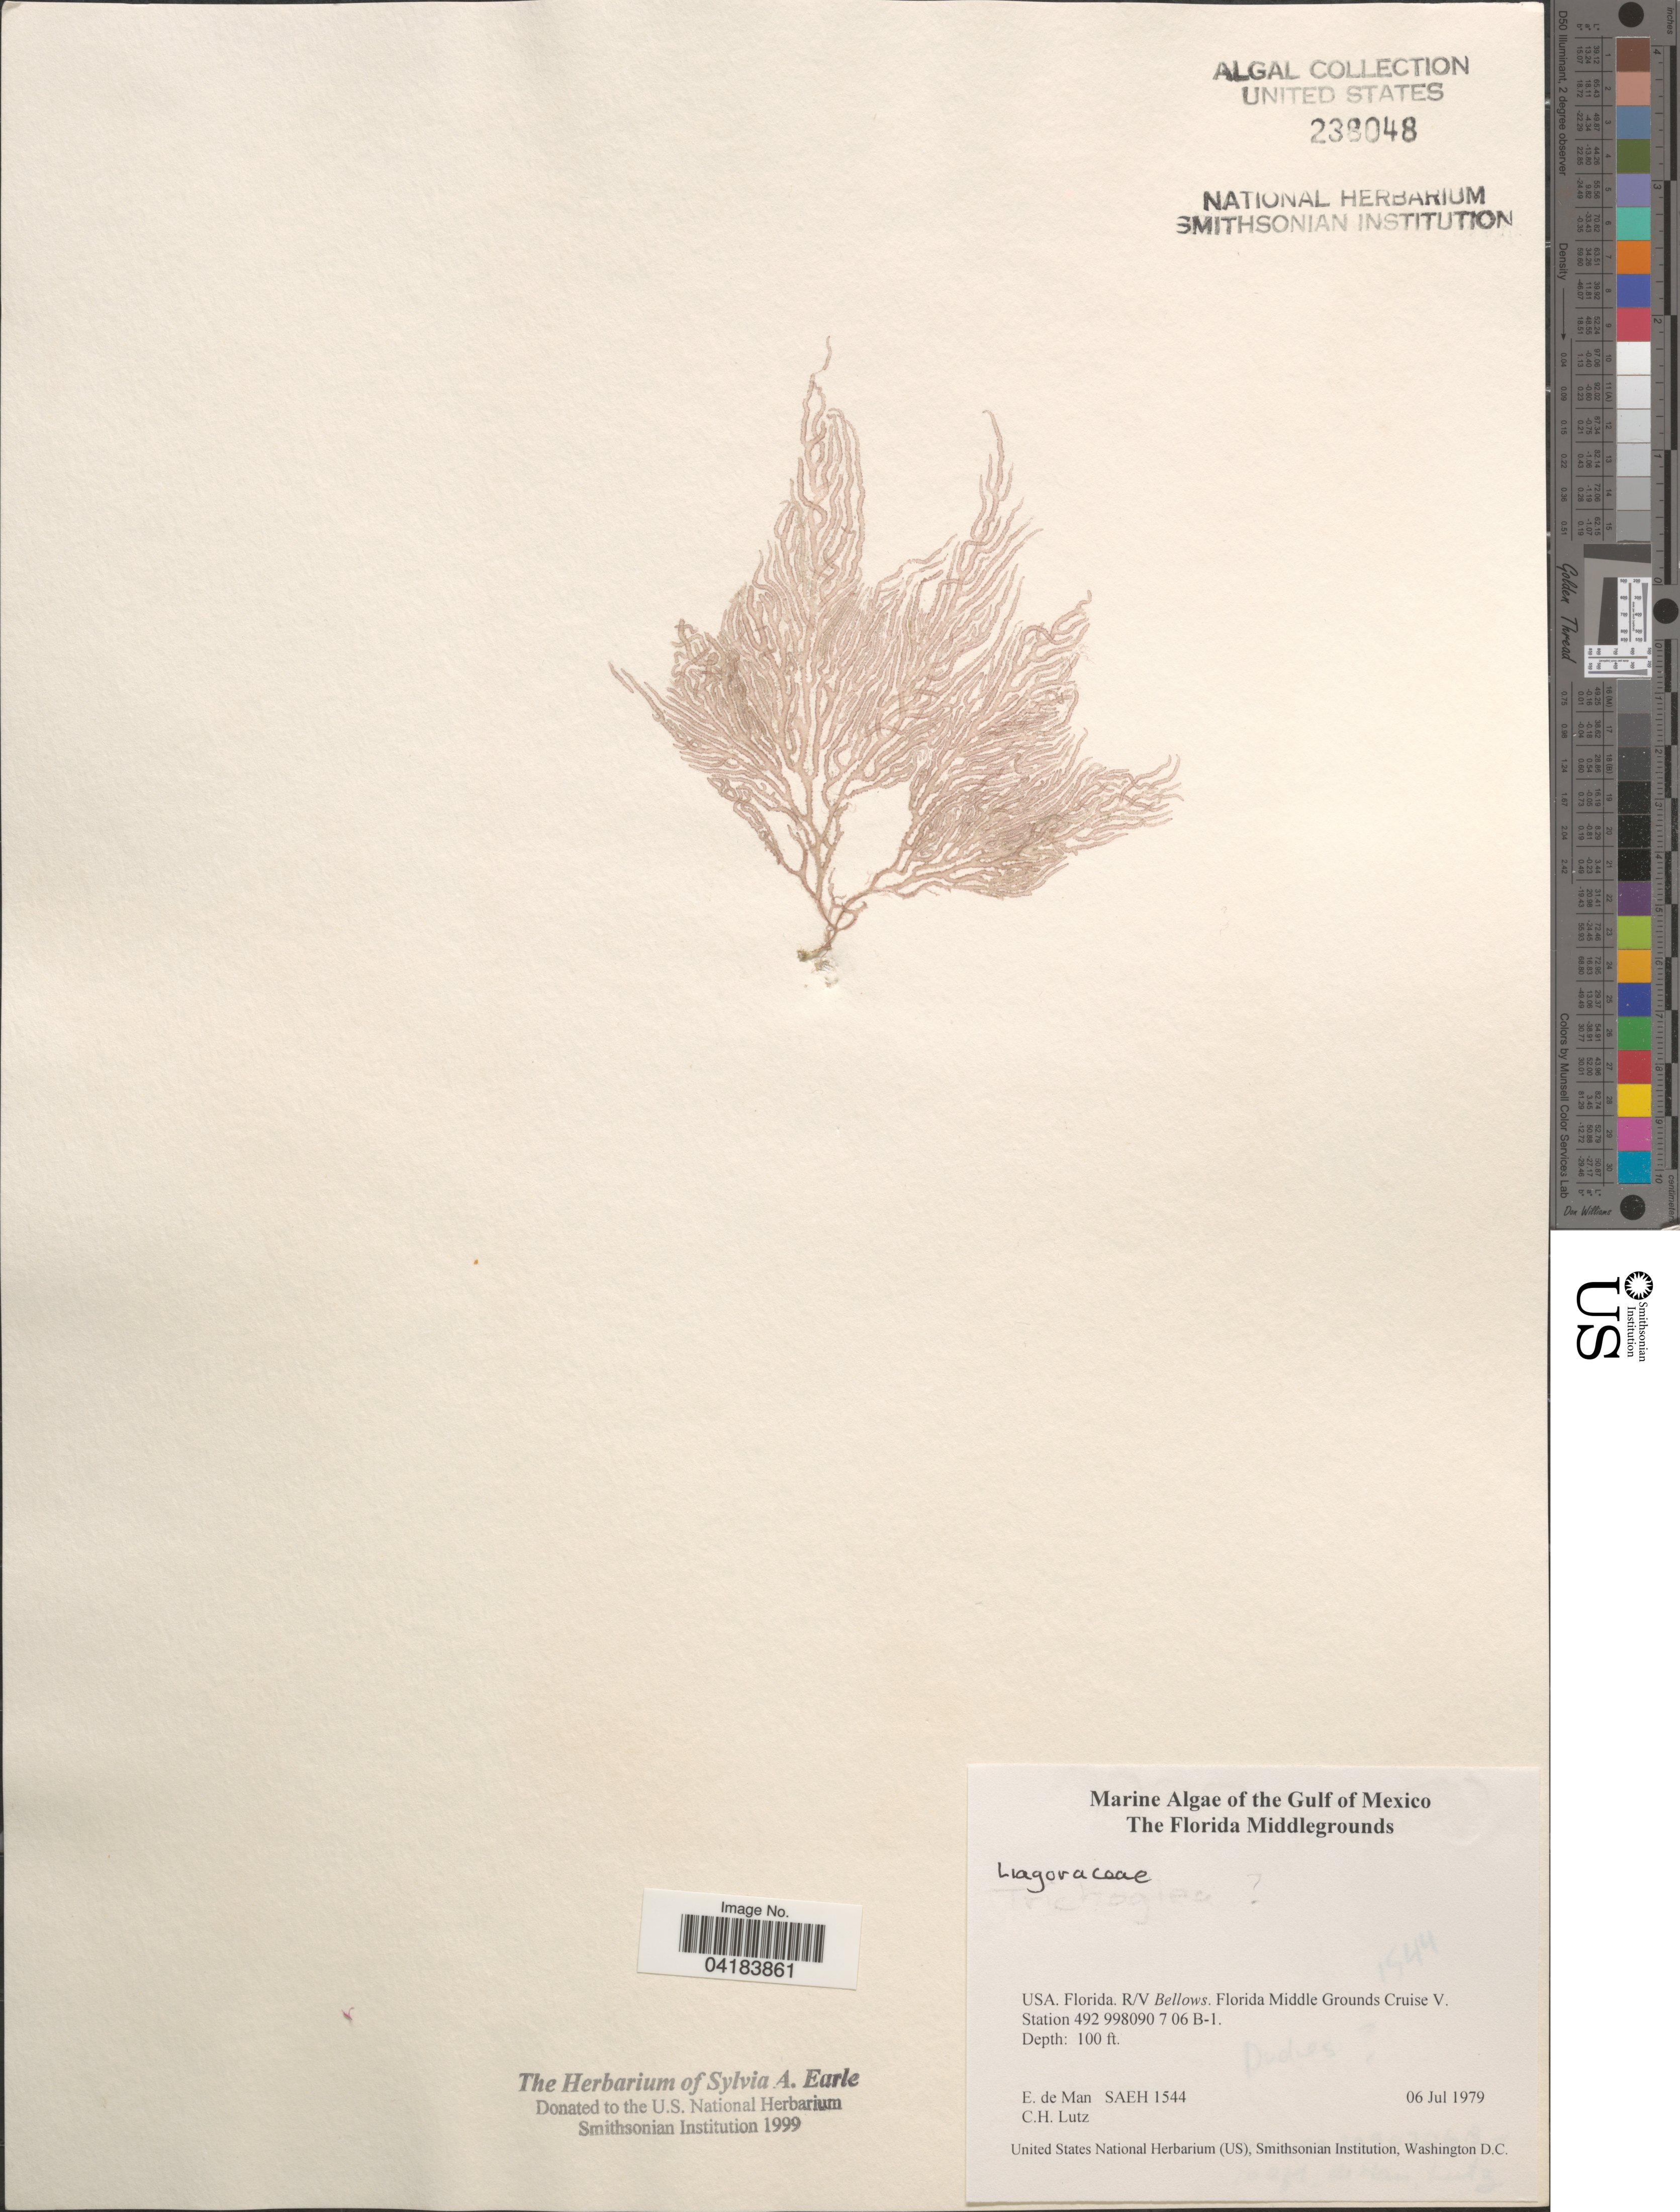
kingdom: Plantae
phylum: Rhodophyta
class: Florideophyceae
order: Nemaliales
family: Liagoraceae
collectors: E. de Man & C. Lutz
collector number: SAEH1544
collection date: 1979-07-06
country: United States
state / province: Florida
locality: Gulf of Mexico. R/V Bellows. Florida Middle Grounds Cruise V. Station 492 998090 7 06 B-1.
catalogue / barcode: US 238048